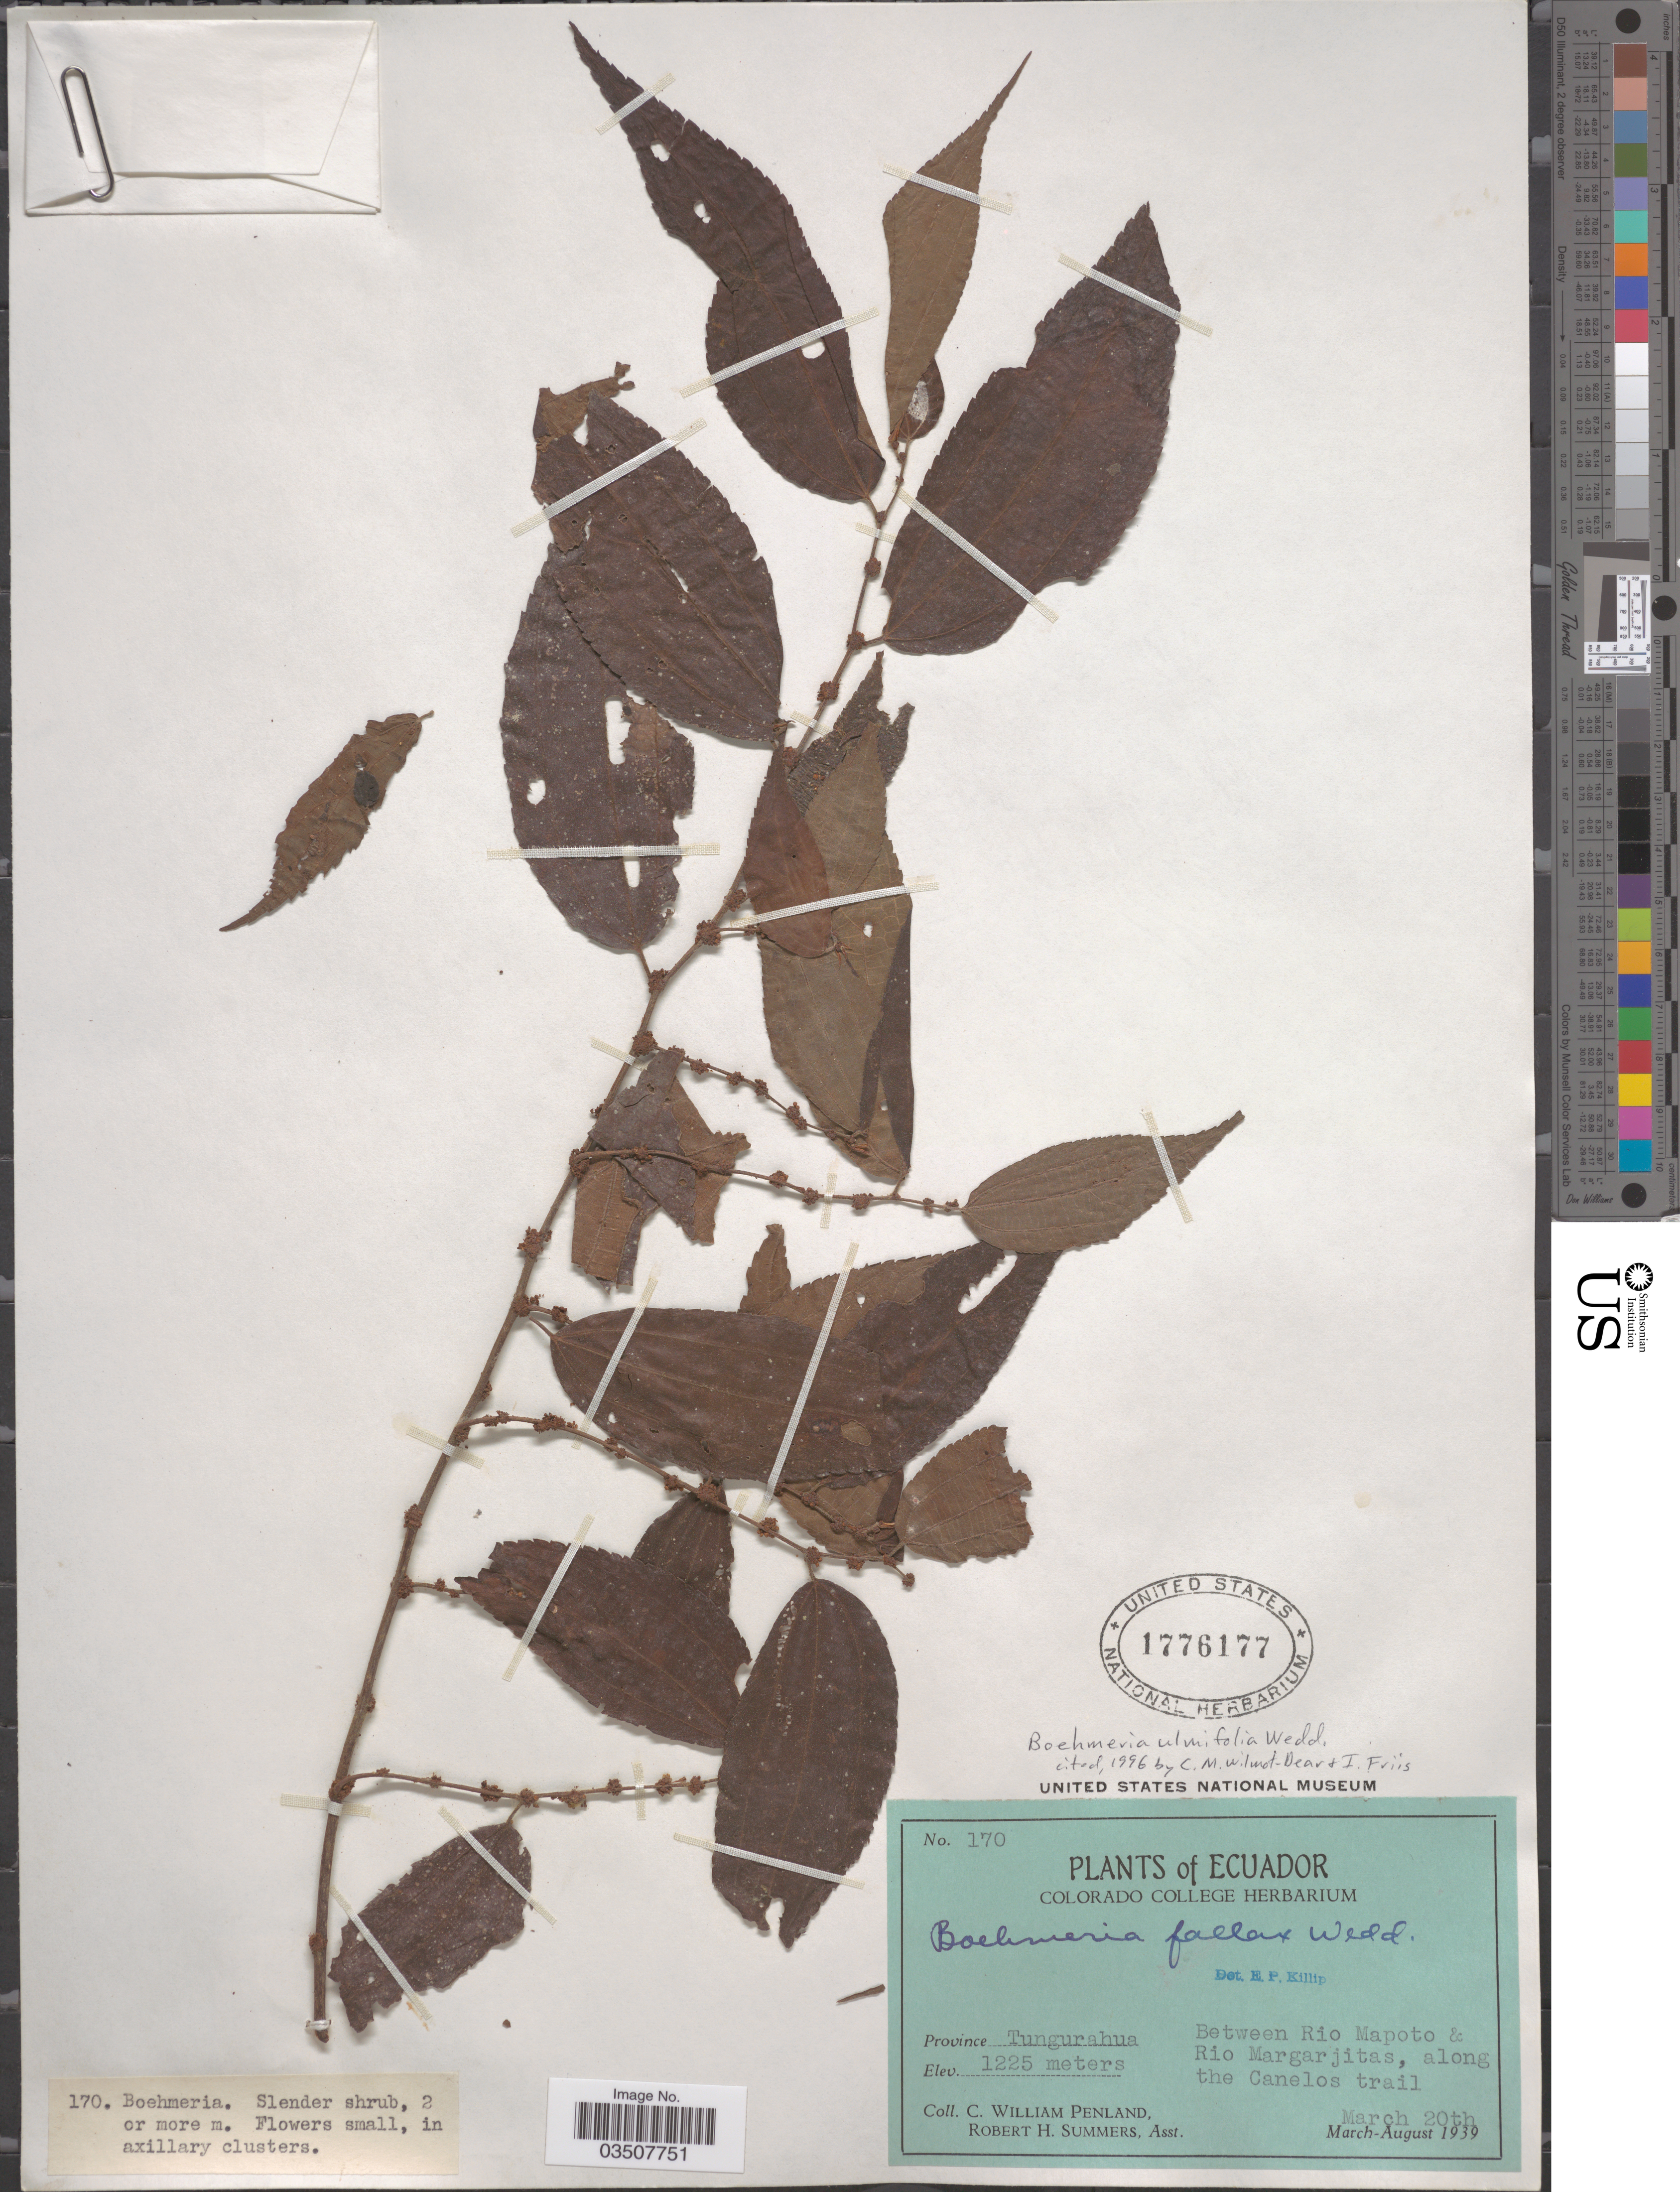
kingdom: Plantae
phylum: Tracheophyta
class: Magnoliopsida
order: Rosales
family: Urticaceae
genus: Boehmeria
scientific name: Boehmeria ulmifolia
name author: Wedd.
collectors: C. W. Penland & R. Summers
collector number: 170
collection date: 1939-03-20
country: Ecuador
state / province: Tungurahua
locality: Between Rio Mapoto & Rio Margarjitas, along the Canelos trail.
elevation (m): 1225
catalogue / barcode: US 1776177